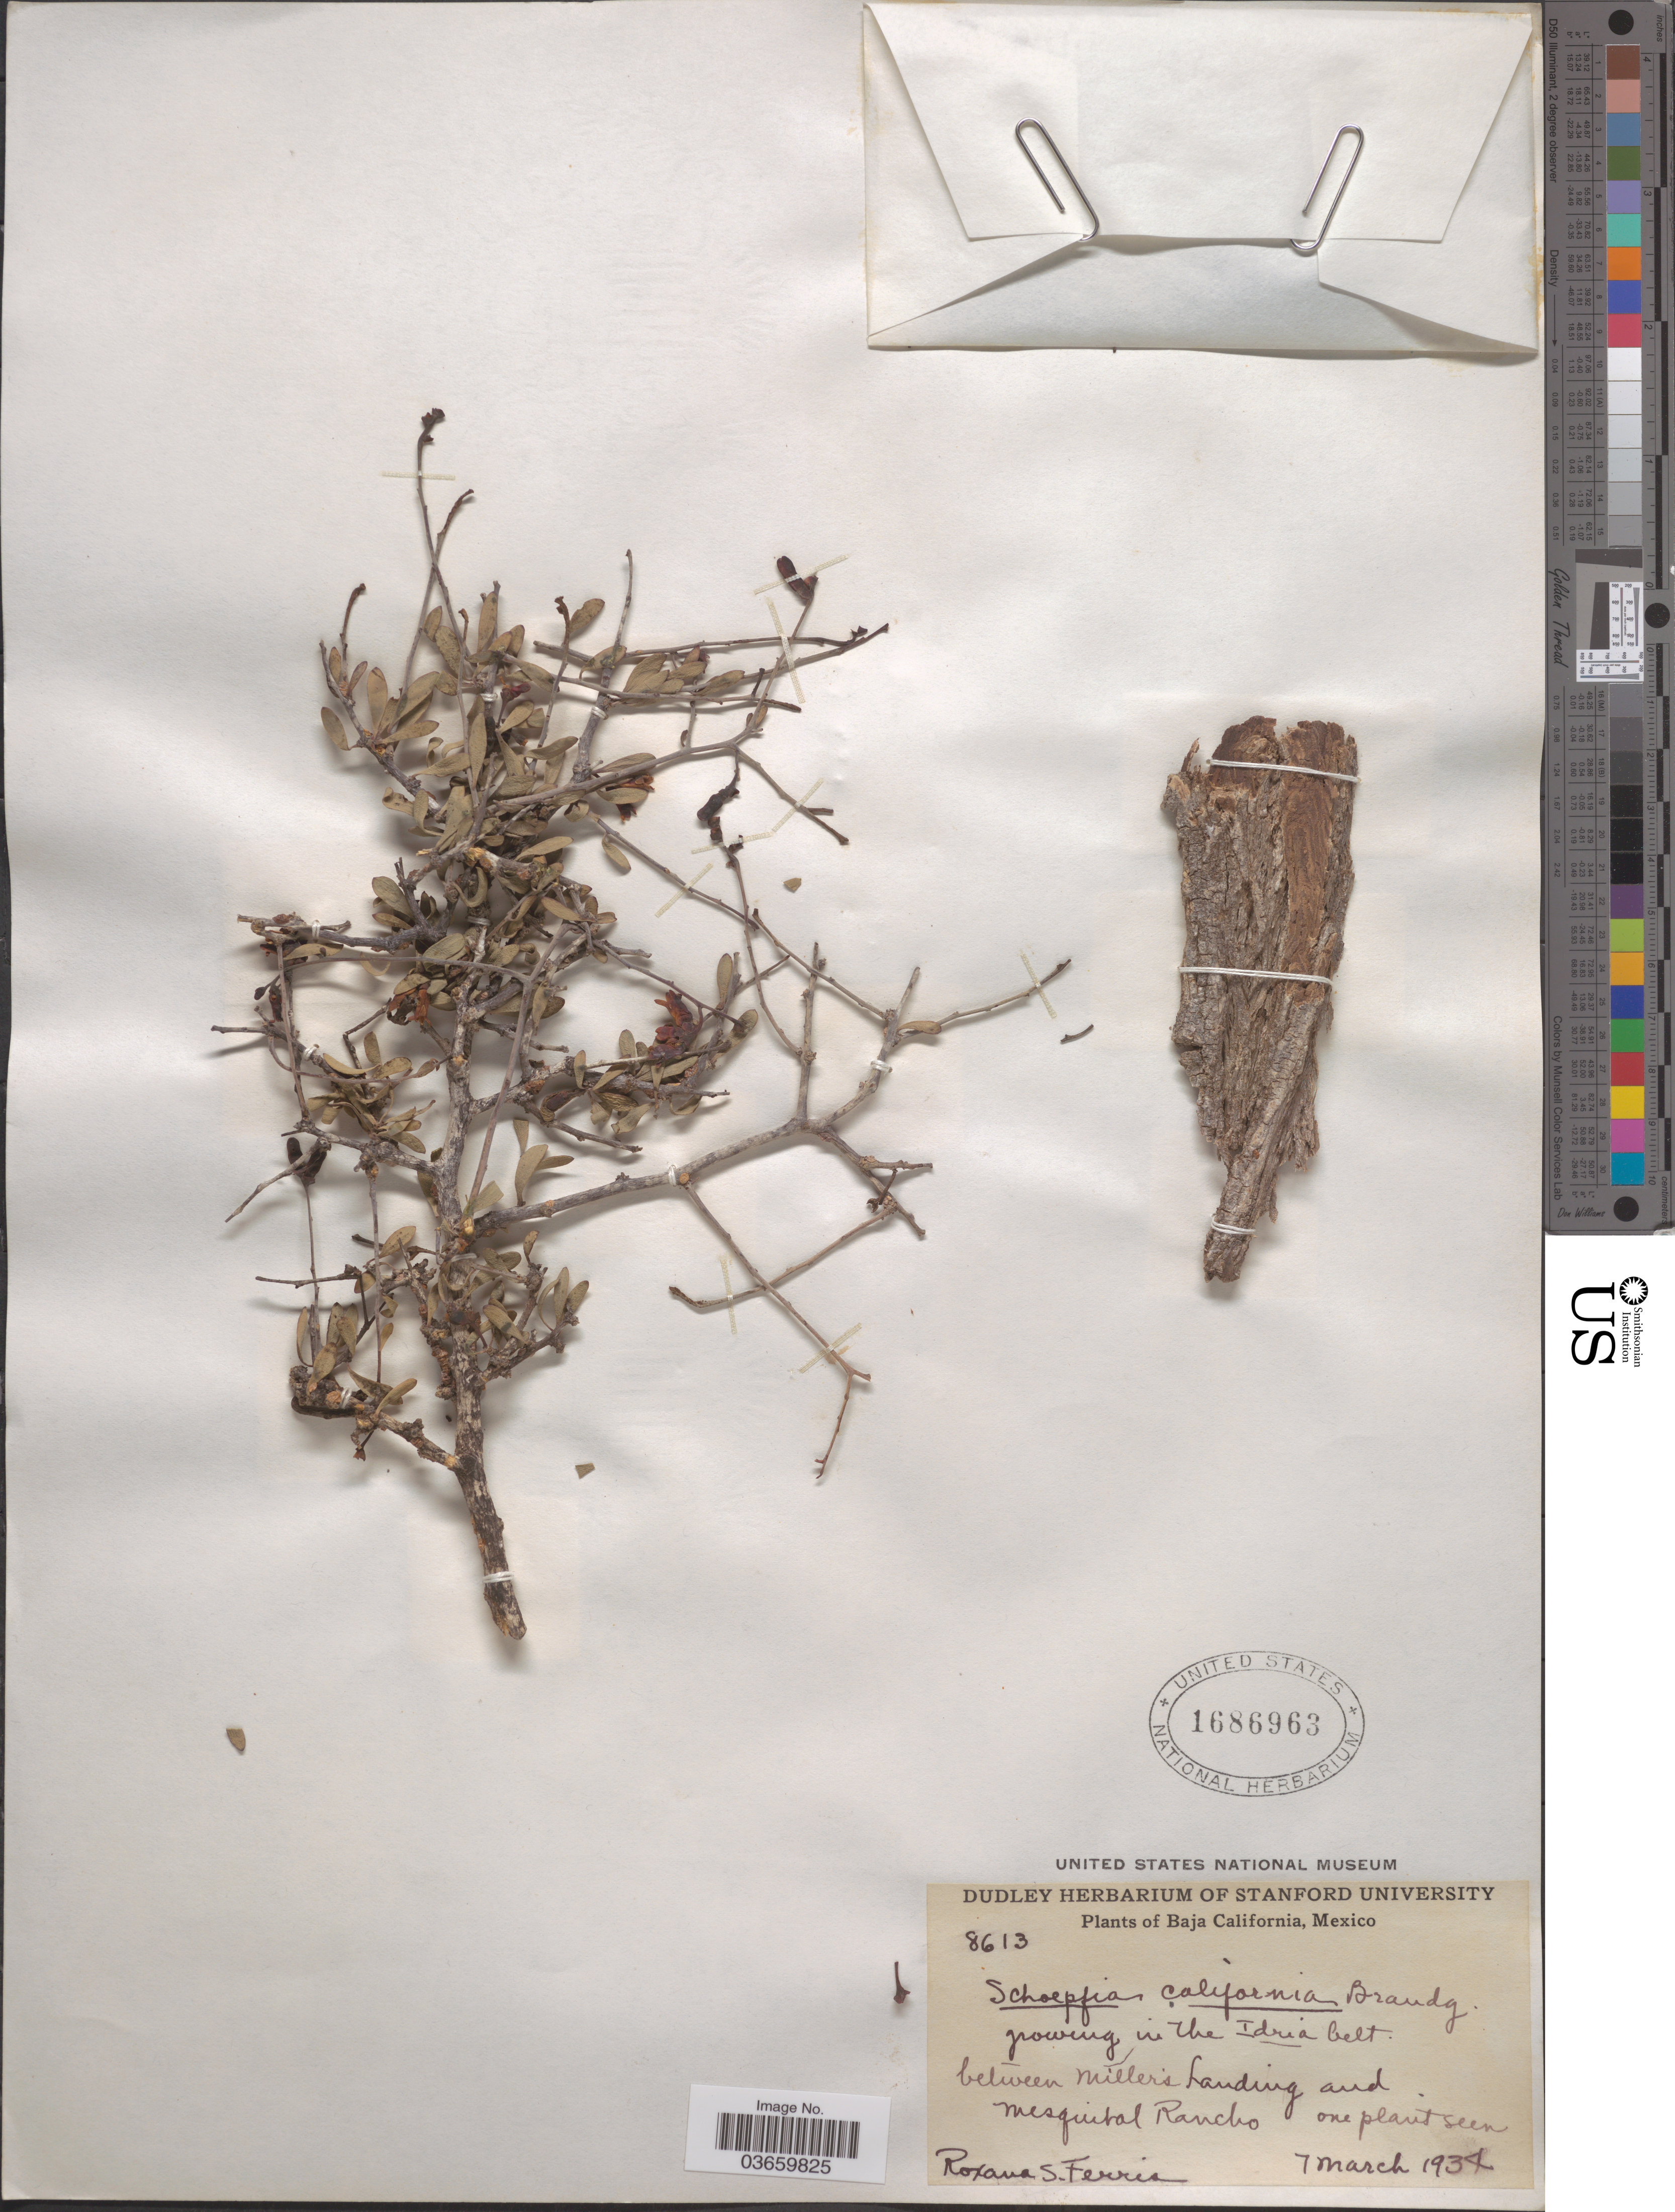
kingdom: Plantae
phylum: Tracheophyta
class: Magnoliopsida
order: Santalales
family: Schoepfiaceae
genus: Schoepfia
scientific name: Schoepfia californica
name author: Brandegee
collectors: R. S. Ferris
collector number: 8613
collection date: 1934-03-07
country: Mexico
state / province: Baja California Norte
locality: Between Miller's Landing and Mesquital Rancho.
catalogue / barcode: US 1686963